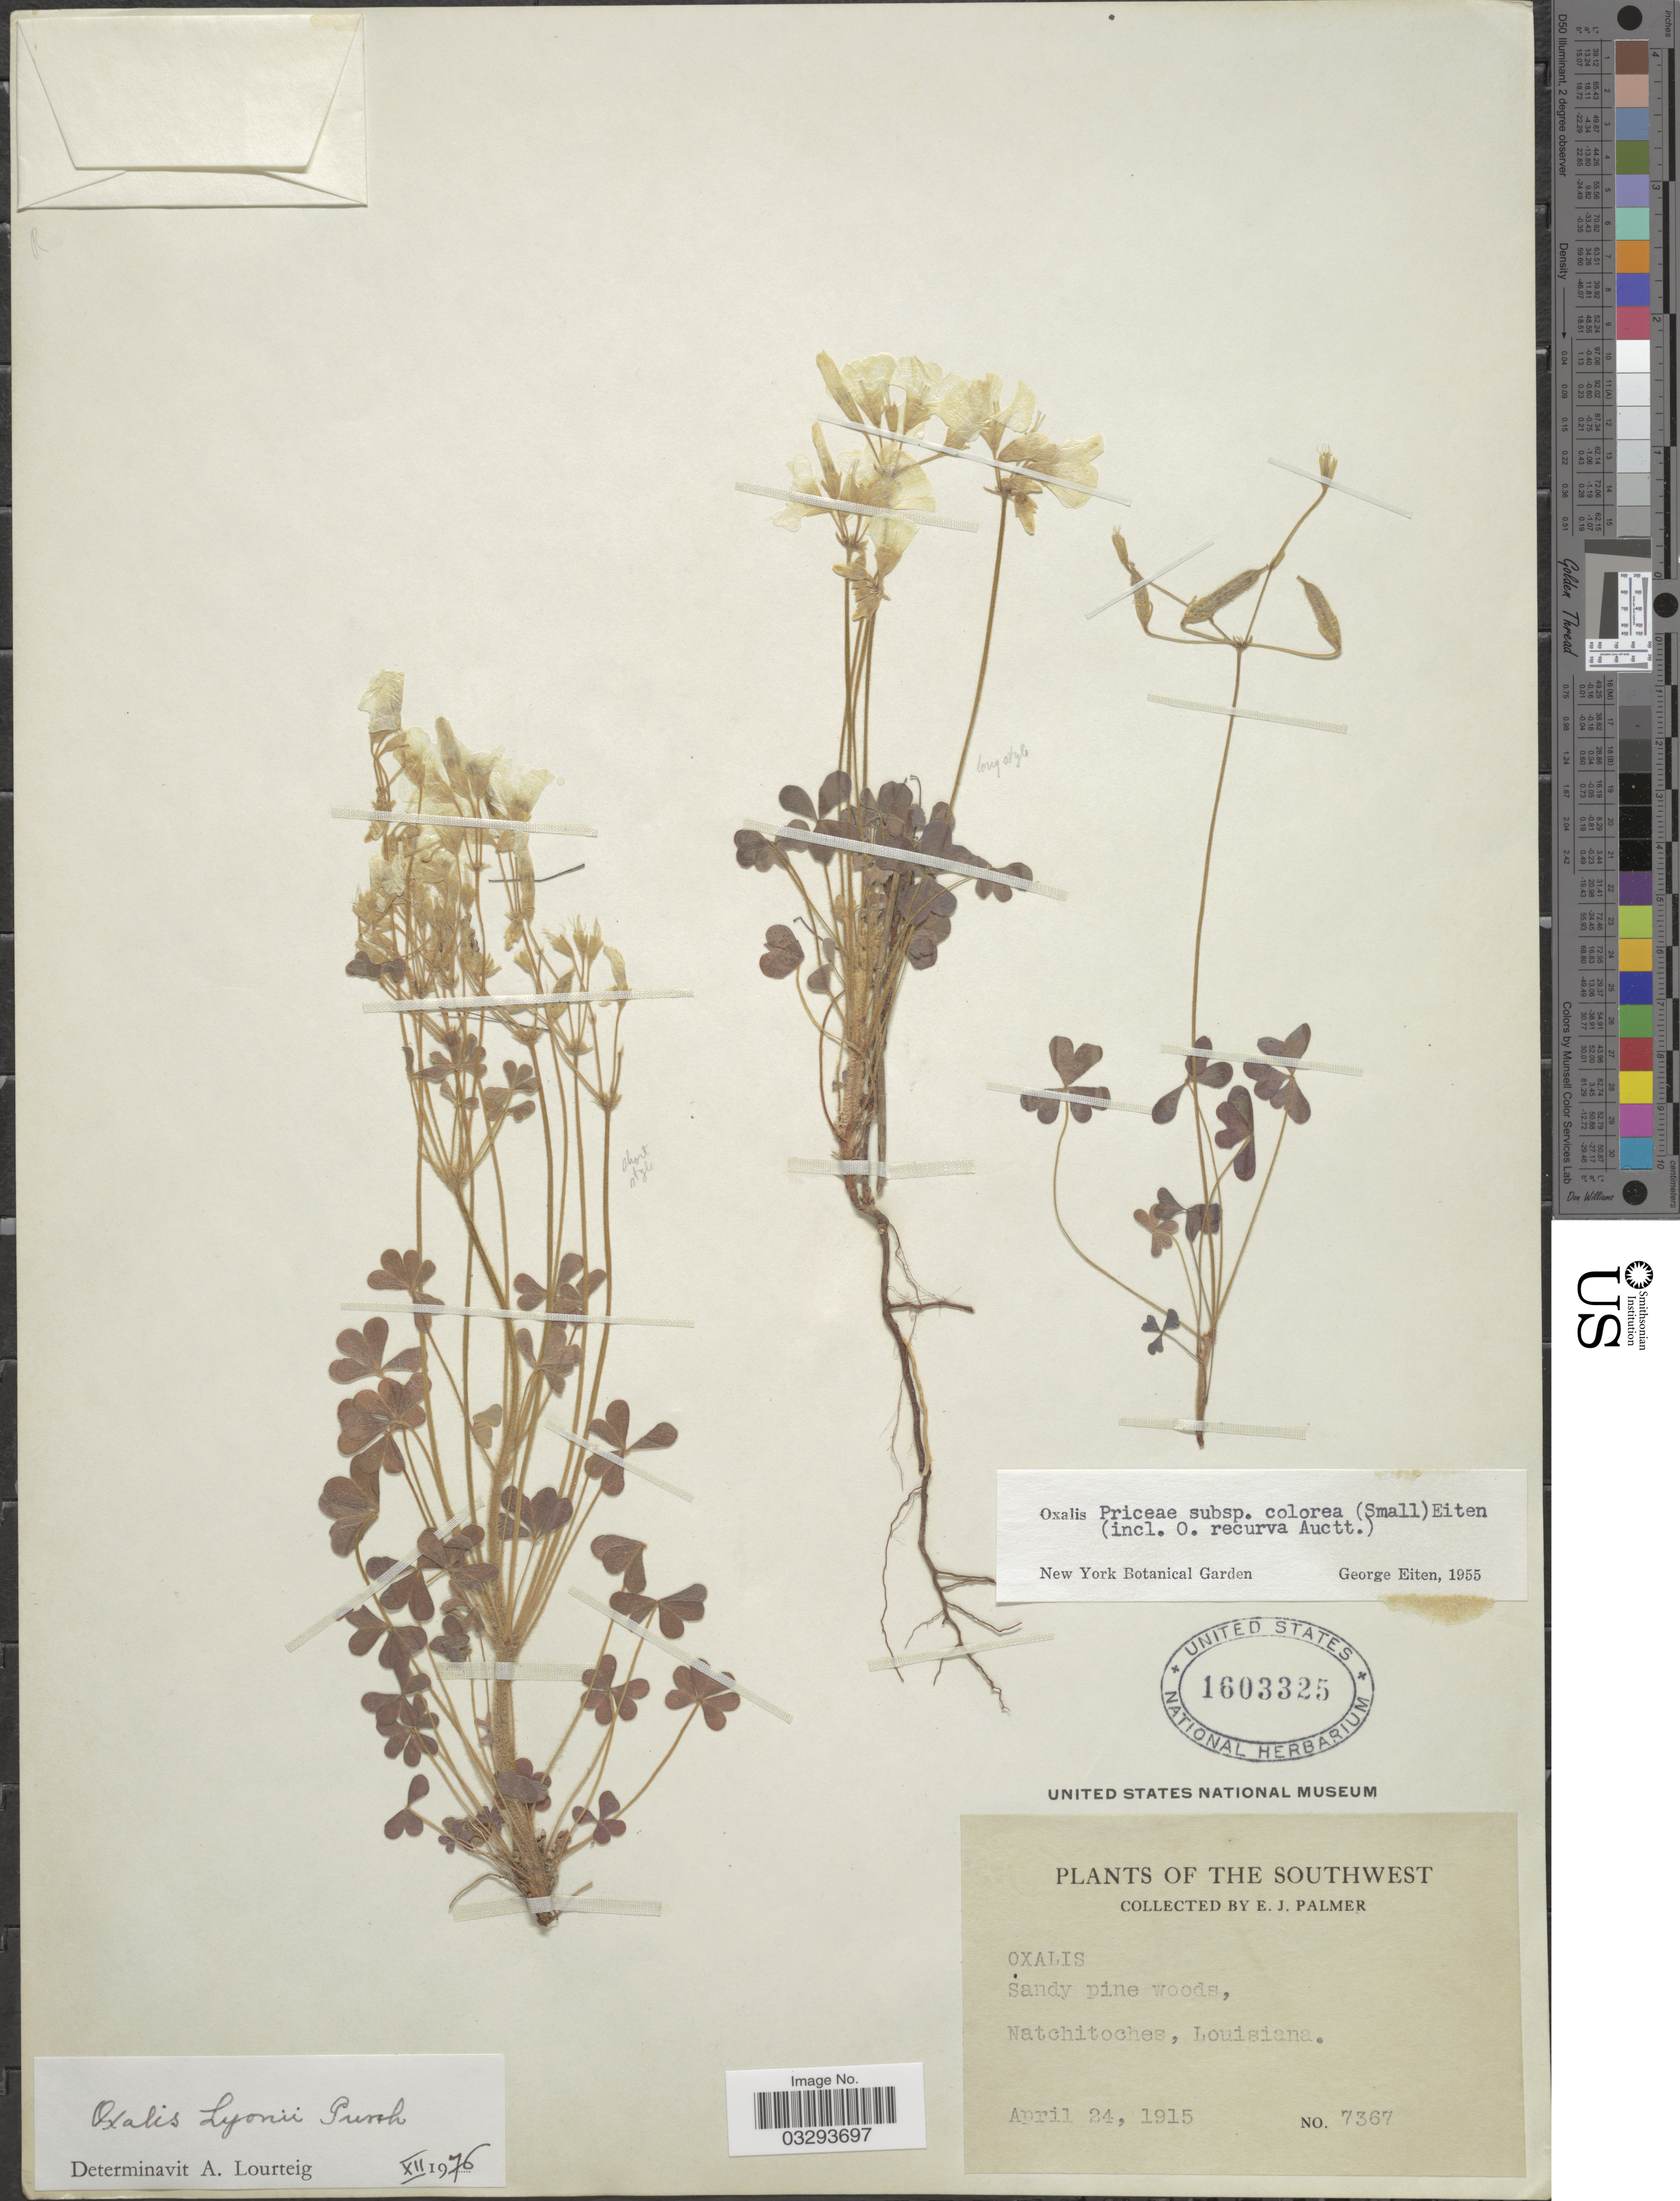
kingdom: Plantae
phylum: Tracheophyta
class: Magnoliopsida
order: Oxalidales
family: Oxalidaceae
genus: Oxalis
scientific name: Oxalis lyonii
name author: Pursh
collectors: E. J. Palmer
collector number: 7367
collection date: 1915-04-24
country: United States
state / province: Louisiana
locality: Southwest. Natchitoches.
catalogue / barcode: US 1603325